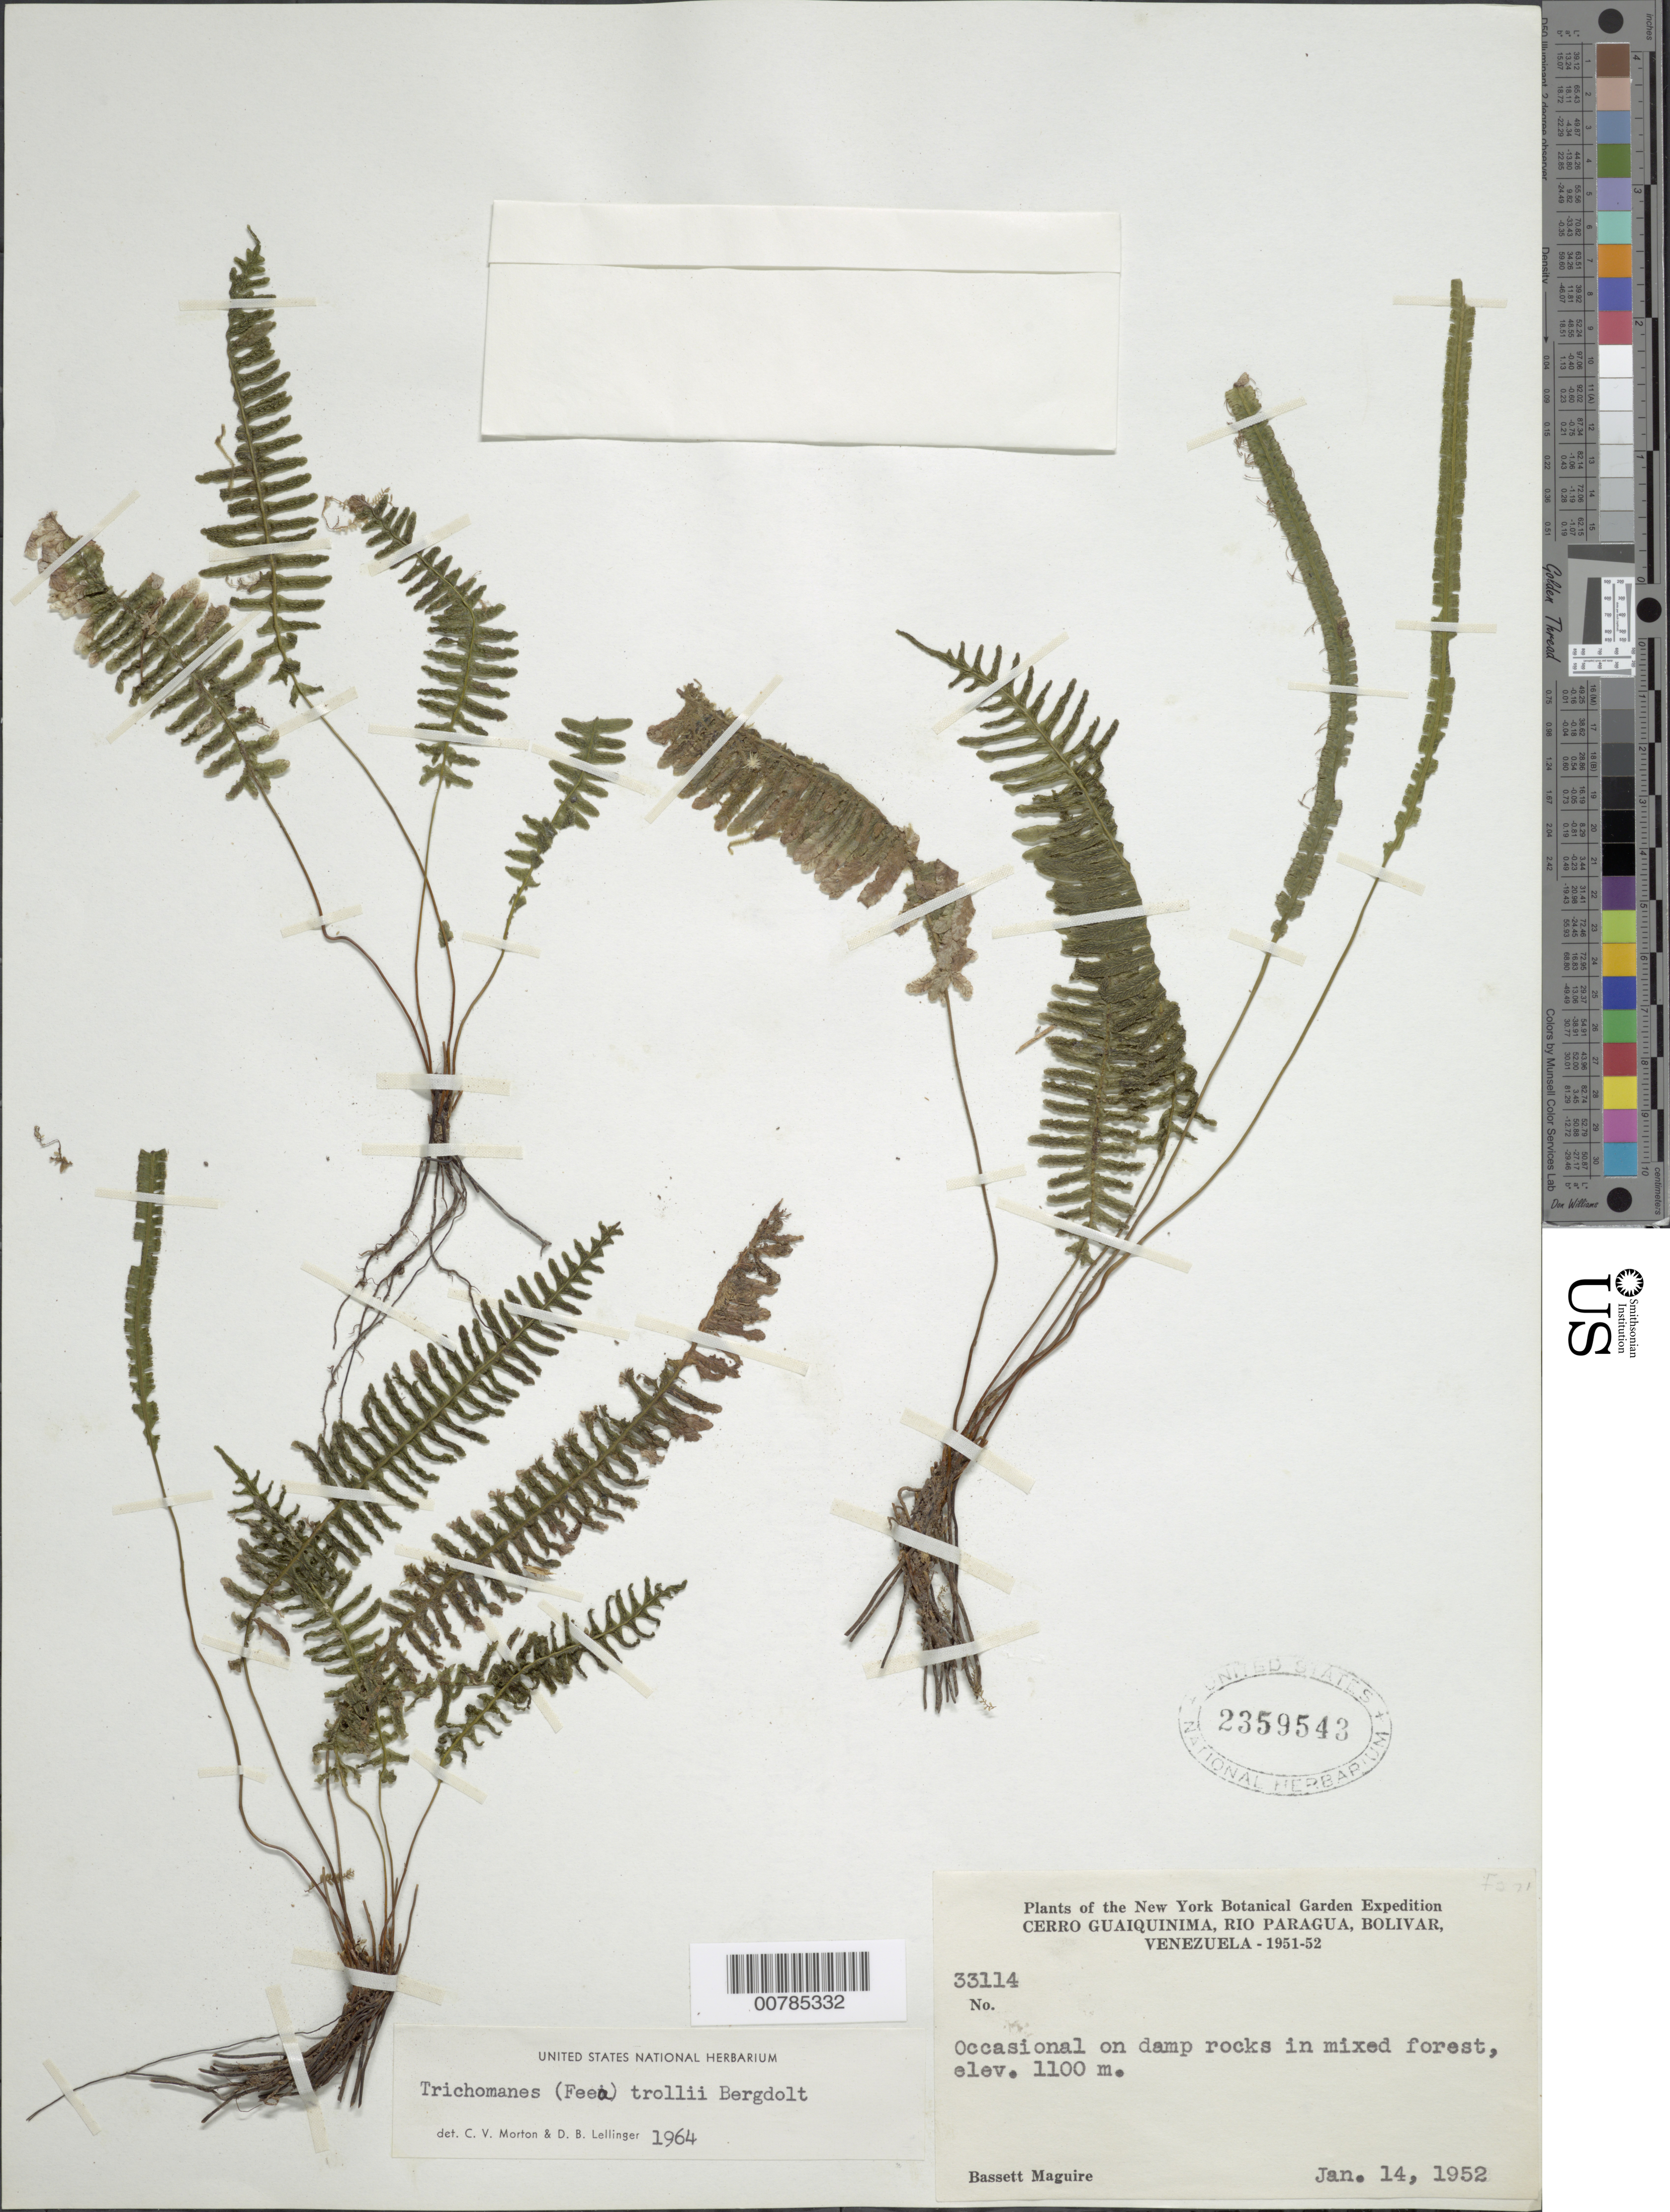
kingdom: Plantae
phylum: Tracheophyta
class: Polypodiopsida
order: Hymenophyllales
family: Hymenophyllaceae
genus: Trichomanes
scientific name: Trichomanes trollii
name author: Bergdolt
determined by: Morton, C. V.; Lellinger, D. B.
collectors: B. Maguire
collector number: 33114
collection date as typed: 14-Jan-52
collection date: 1952-01-14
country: Venezuela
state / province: Bolívar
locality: Cerro Guaiquinima, Río Paragua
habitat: Damp rocks in mixed forest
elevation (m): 1100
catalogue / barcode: US 2359543